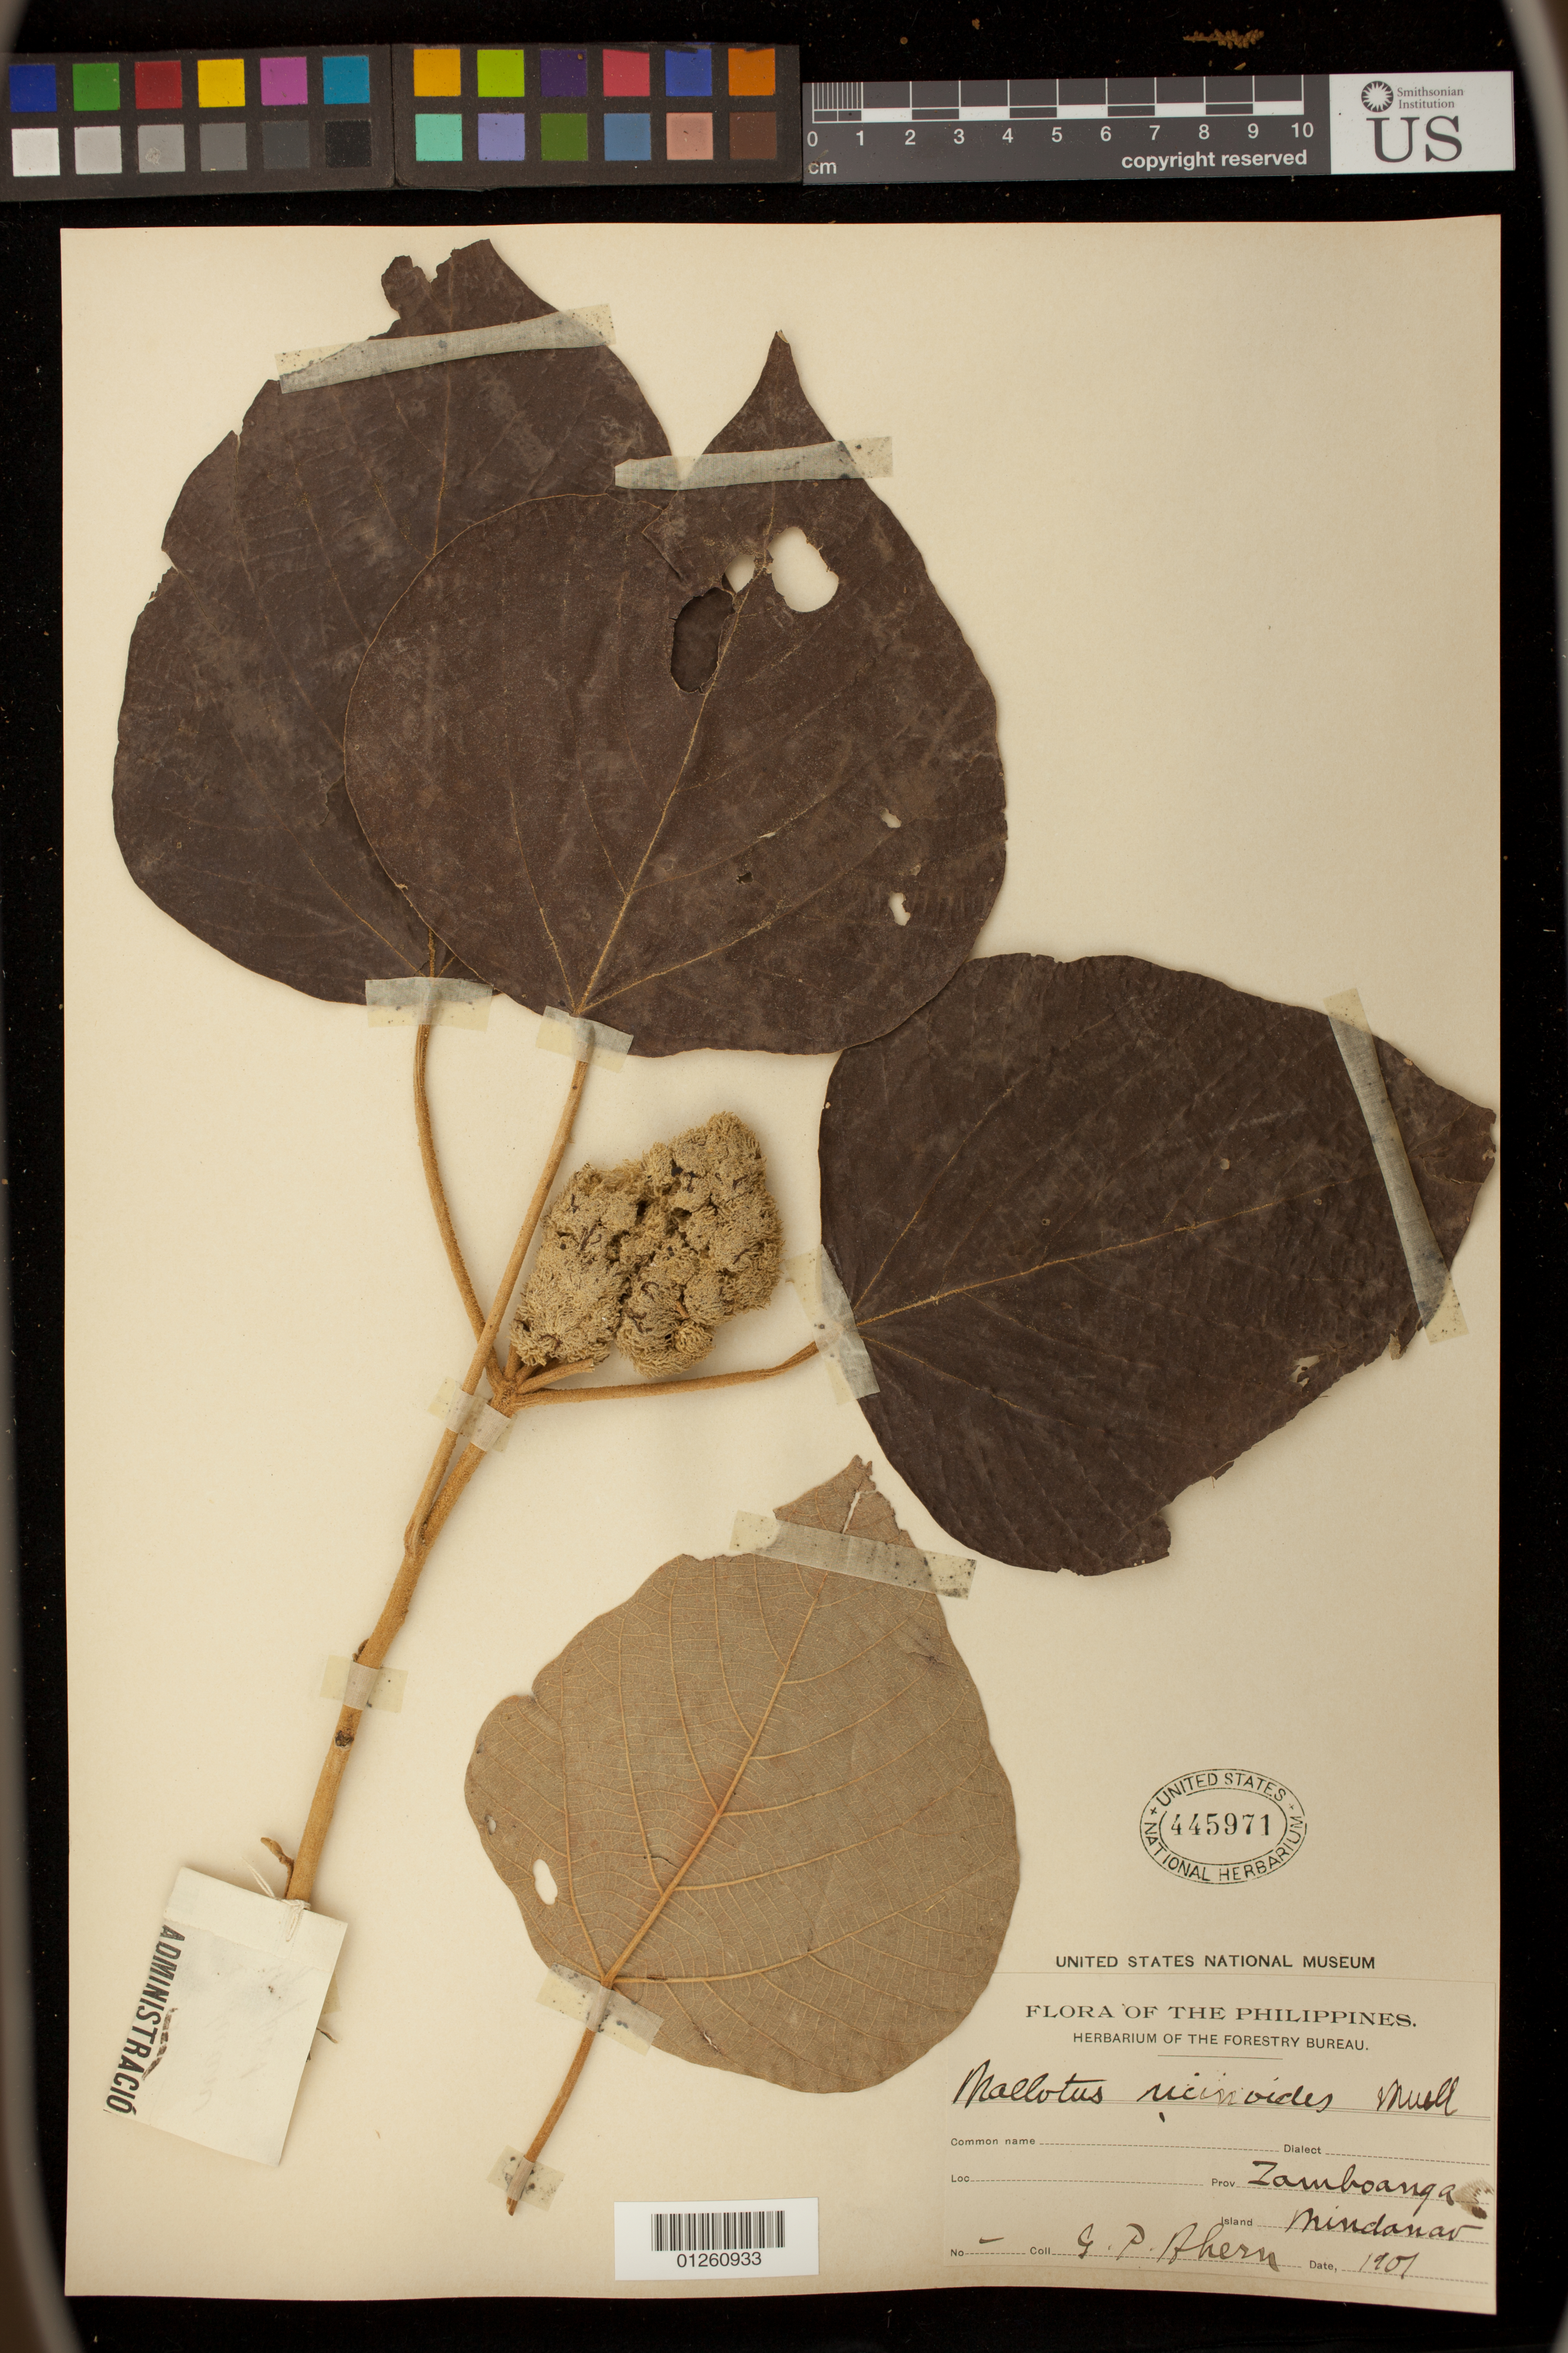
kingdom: Plantae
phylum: Tracheophyta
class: Magnoliopsida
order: Malpighiales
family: Euphorbiaceae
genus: Mallotus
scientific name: Mallotus ricinoides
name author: (Pers.) Müll. Arg.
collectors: G. Ahern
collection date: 1907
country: Philippines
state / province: Zamboanga Peninsula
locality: Island. Mindanao, Prov. Zamboanga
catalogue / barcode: US 445971